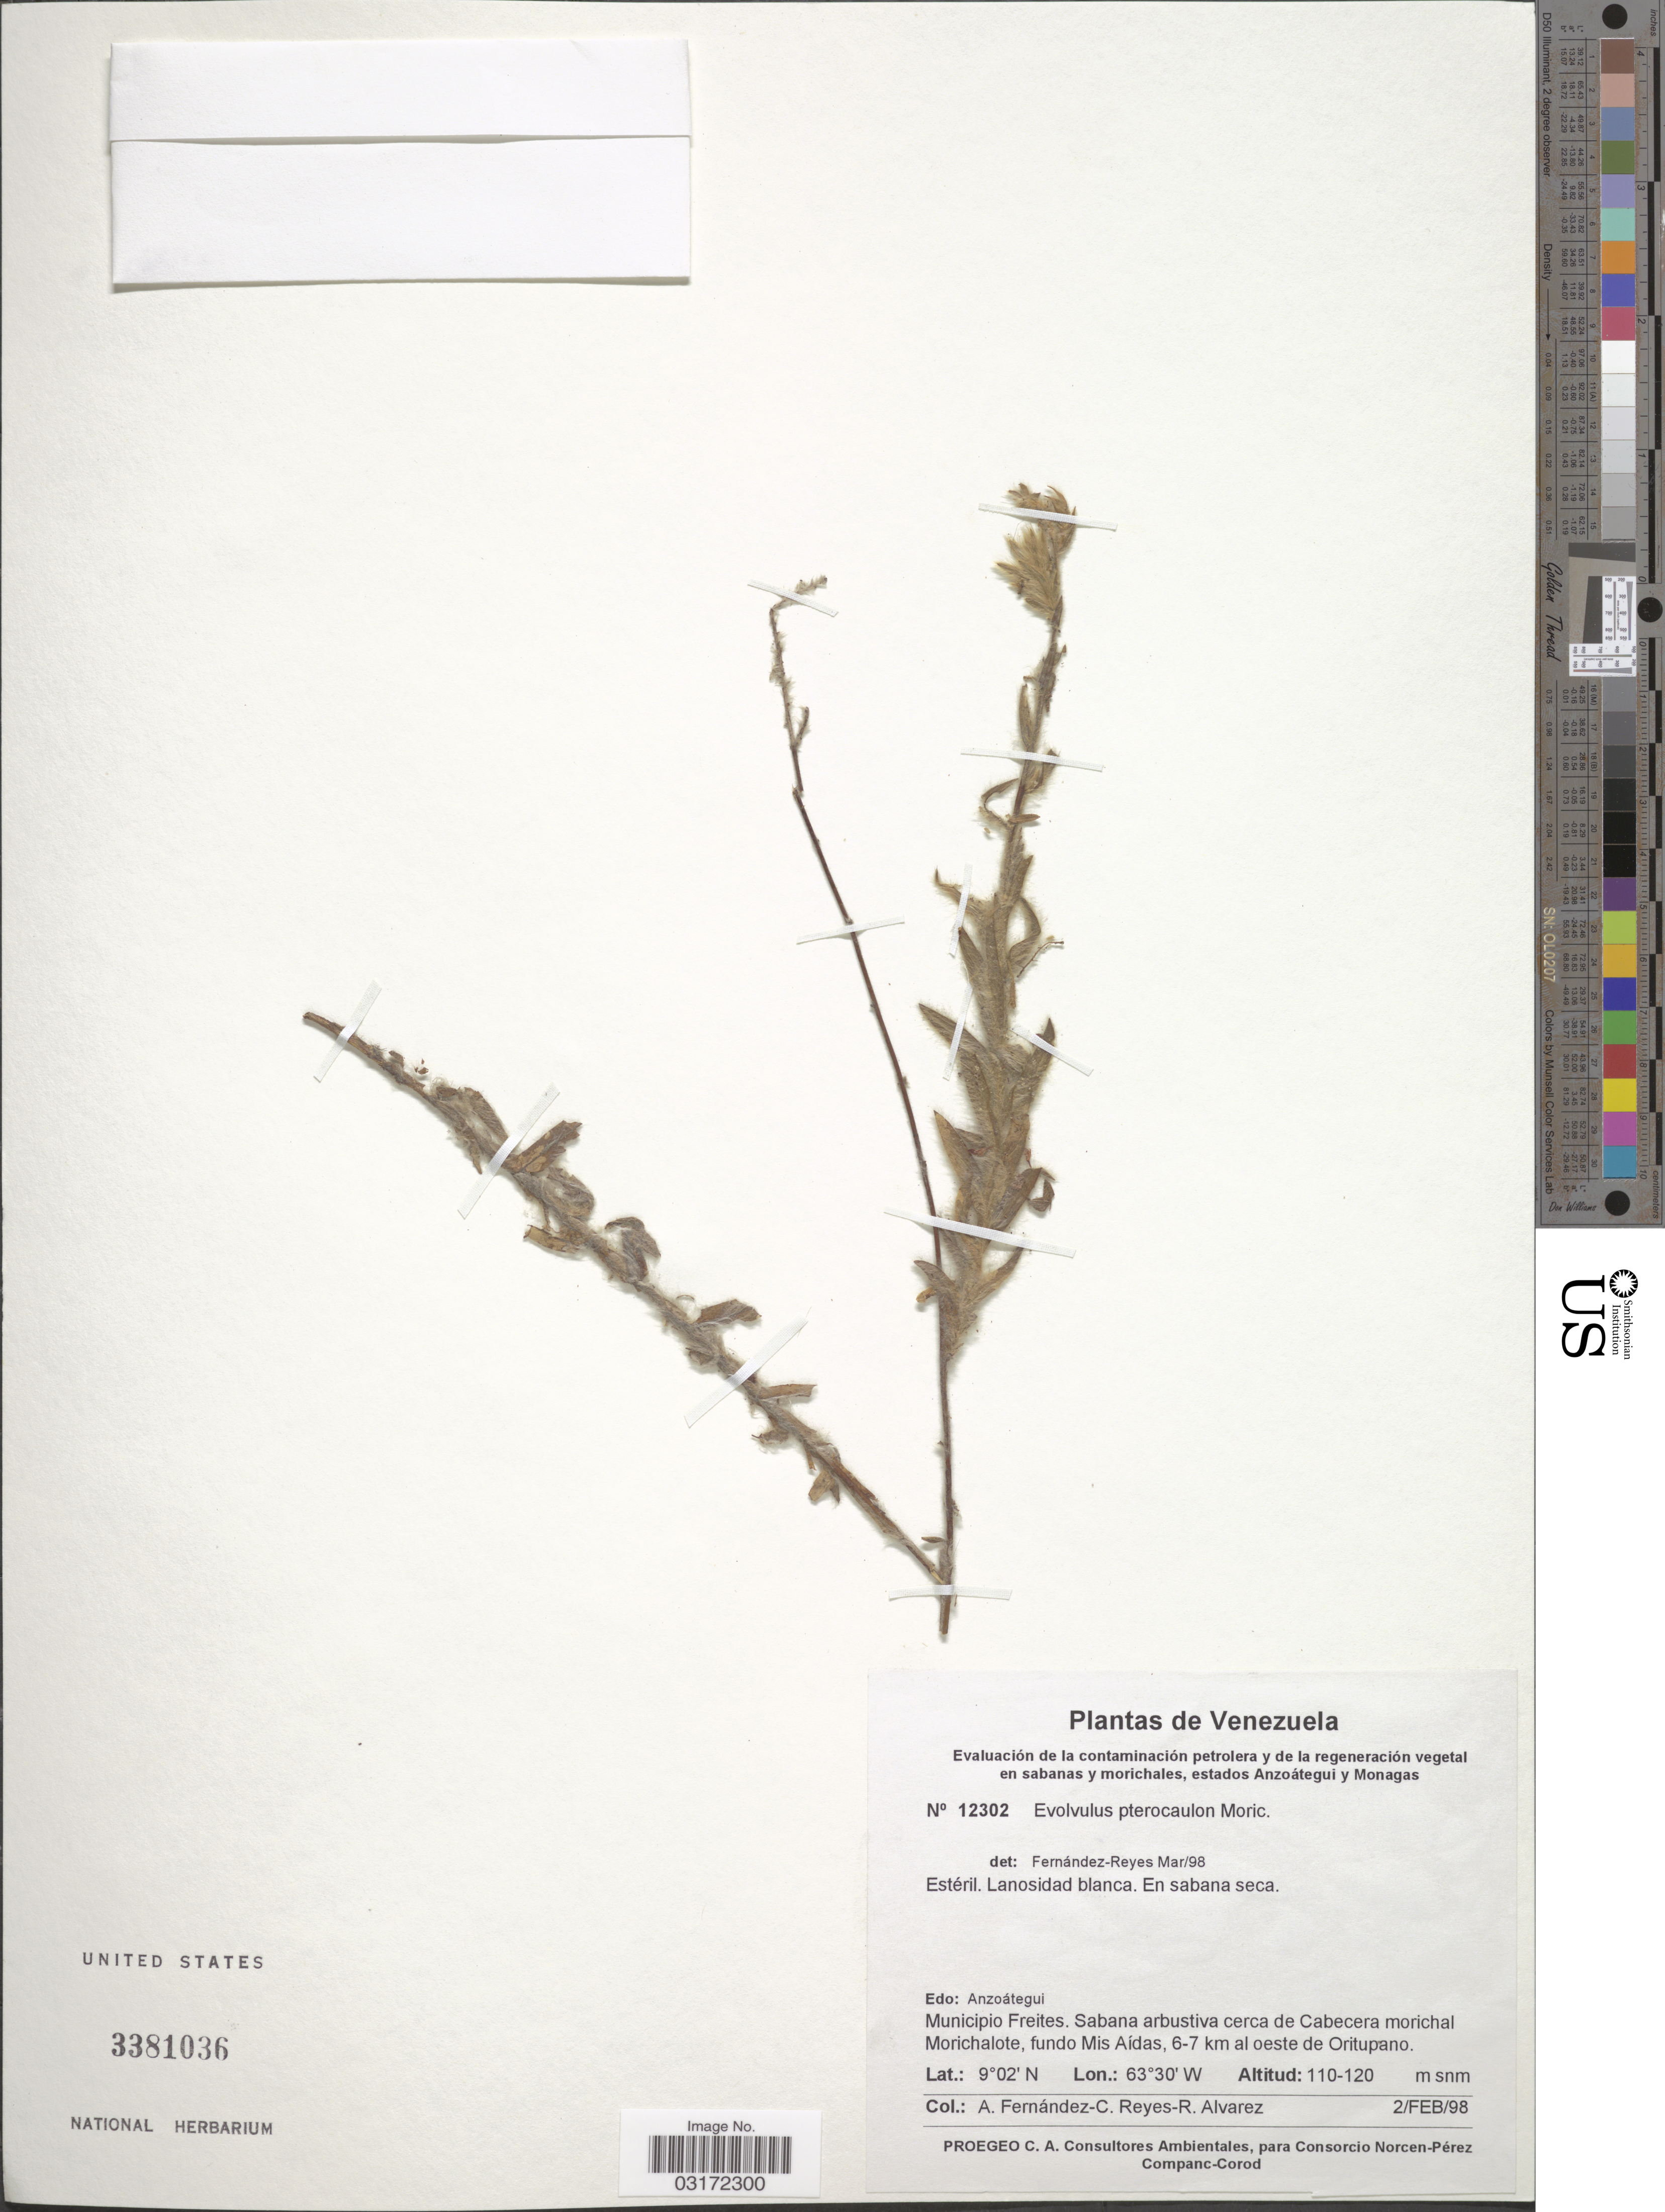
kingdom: Plantae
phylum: Tracheophyta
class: Magnoliopsida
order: Solanales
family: Convolvulaceae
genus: Evolvulus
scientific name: Evolvulus pterocaulon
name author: Moric.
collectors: A. Fernández, C. Reyes & R. Álvarez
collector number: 12302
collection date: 1998-02-02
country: Venezuela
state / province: Anzoategui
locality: Municipio Freites. Sabana arbustiva cerca de Cabecera morichal Morichalote, fundo Mis Aídas, 6-7 km al oeste de Oritupano.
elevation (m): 110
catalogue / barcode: US 3381036